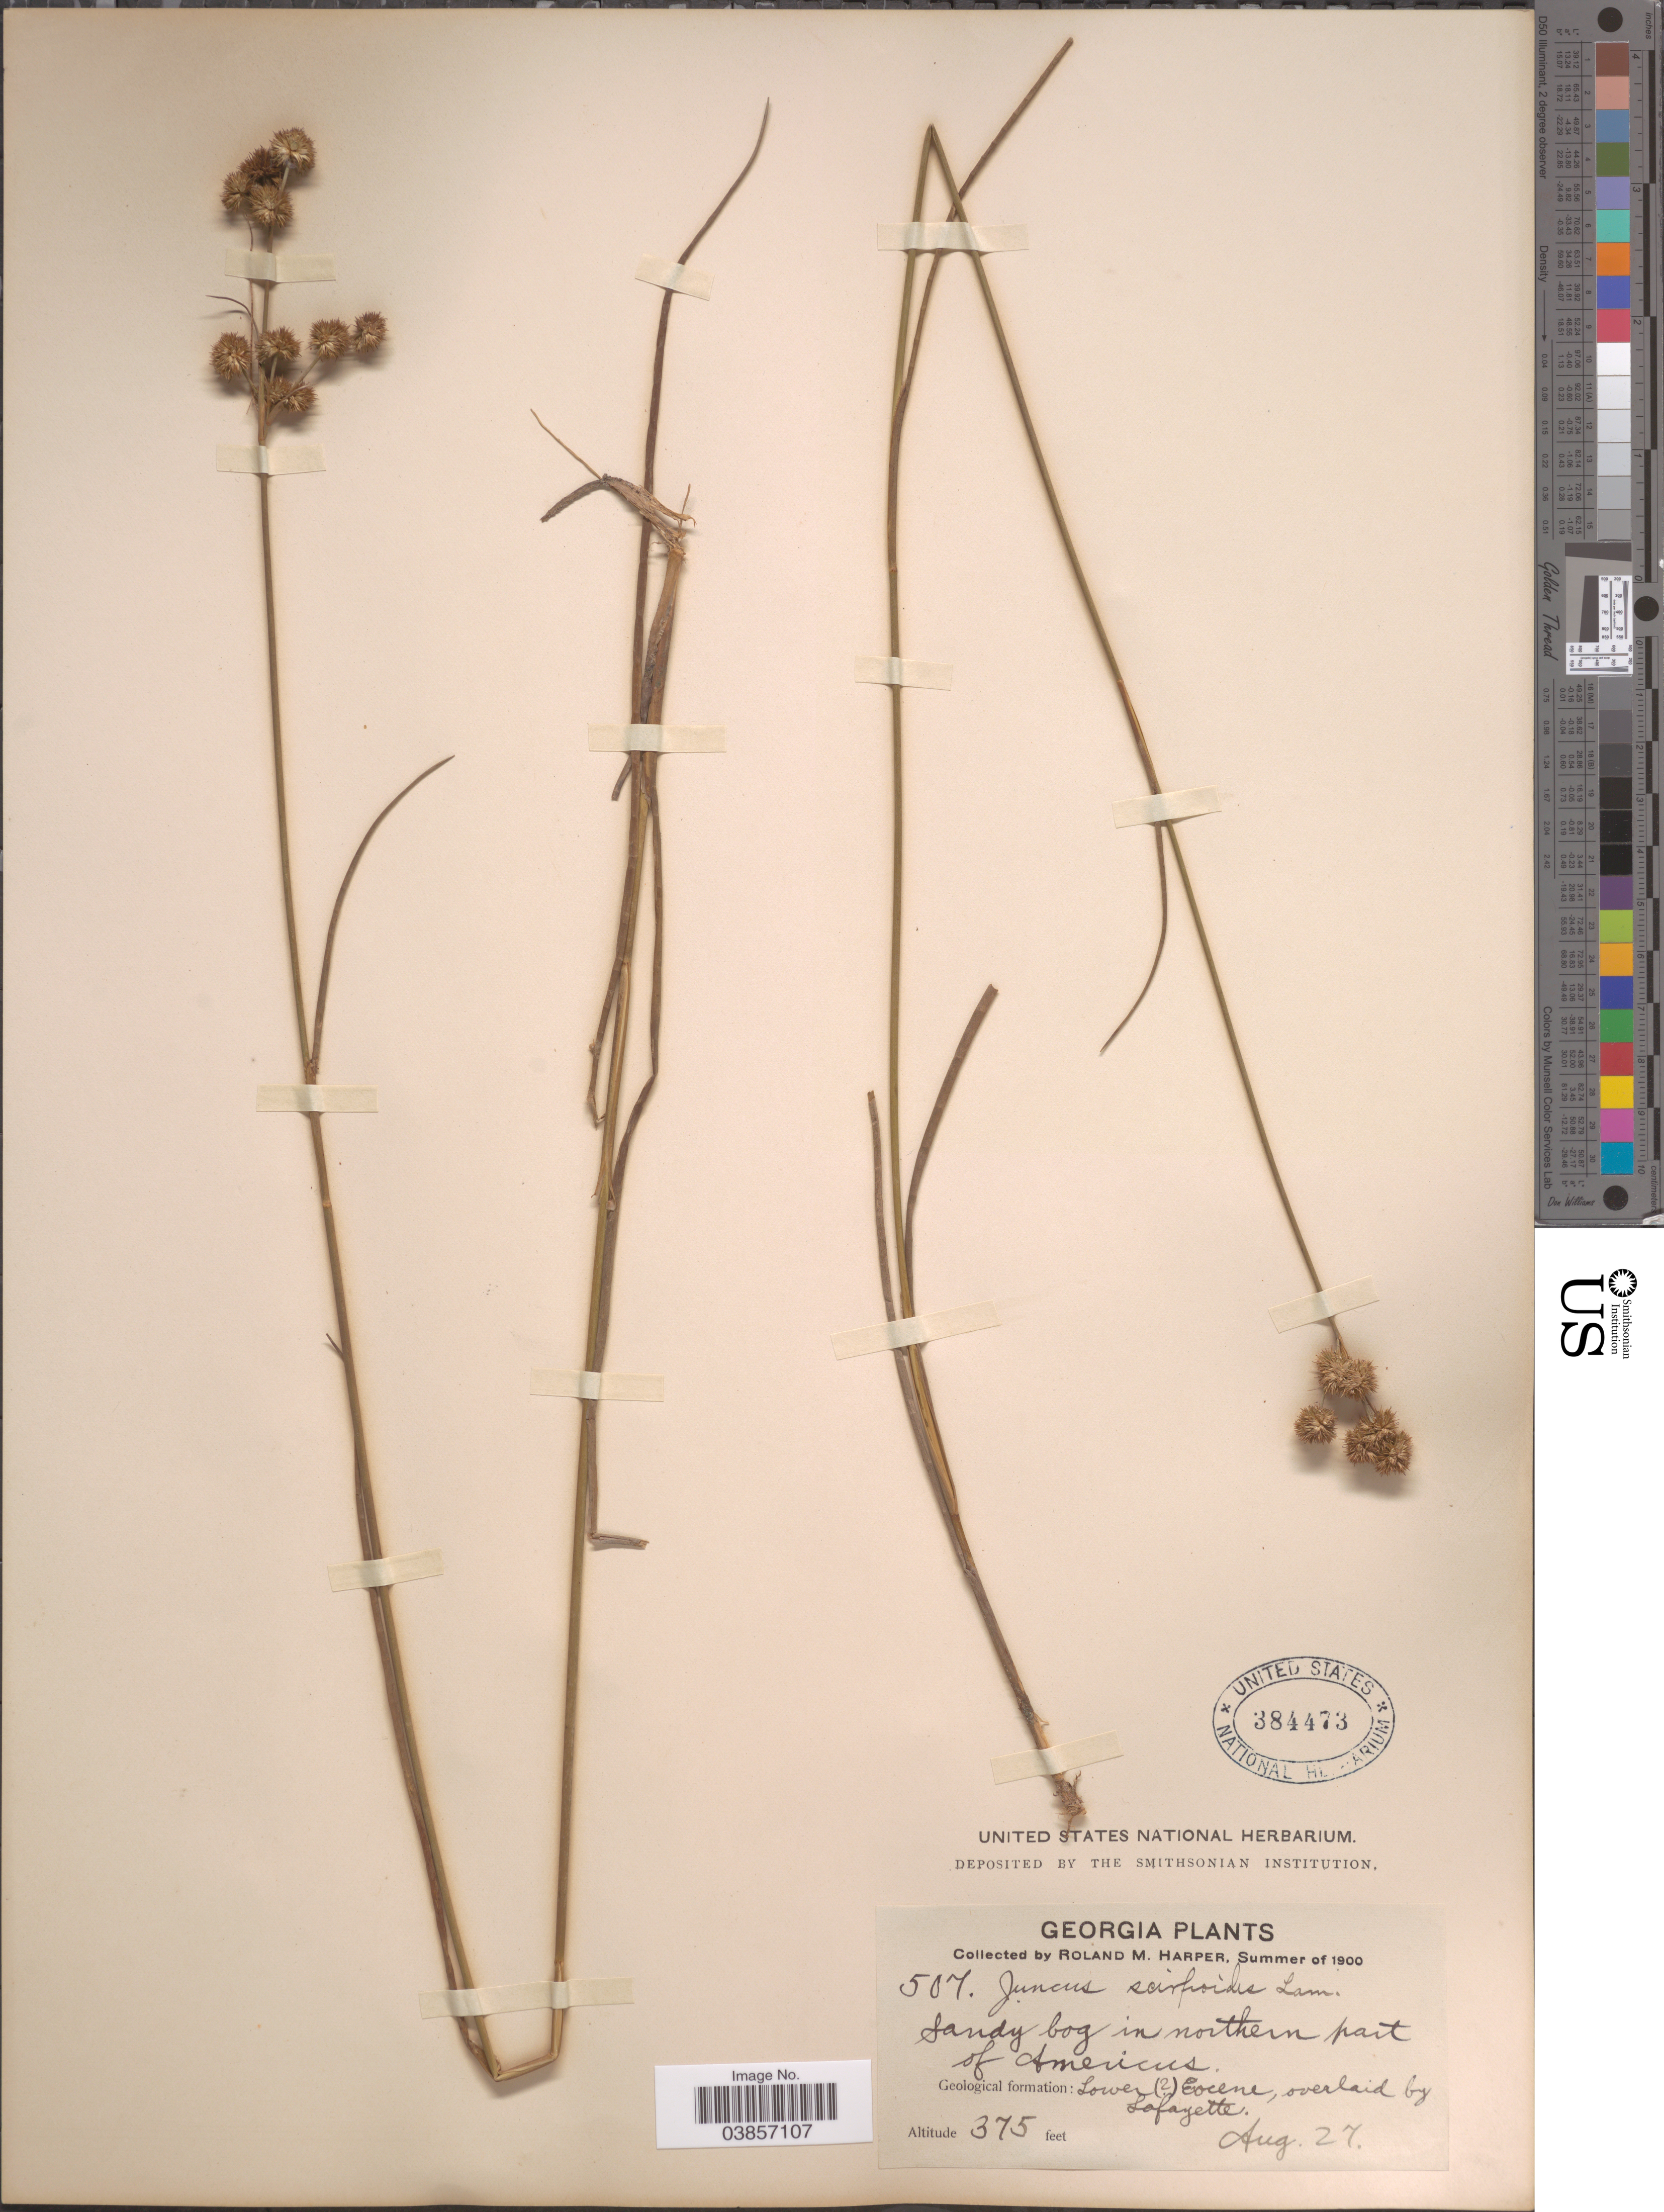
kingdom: Plantae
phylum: Tracheophyta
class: Liliopsida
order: Poales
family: Juncaceae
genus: Juncus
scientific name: Juncus scirpoides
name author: Lam.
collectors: R. M. Harper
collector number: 507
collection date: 1900-08-27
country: United States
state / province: Georgia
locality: Sandy bog in northern part of Americus. Geological formation: Lower Eocene, overlaid by Lafayette.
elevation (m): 114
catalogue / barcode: US 384473